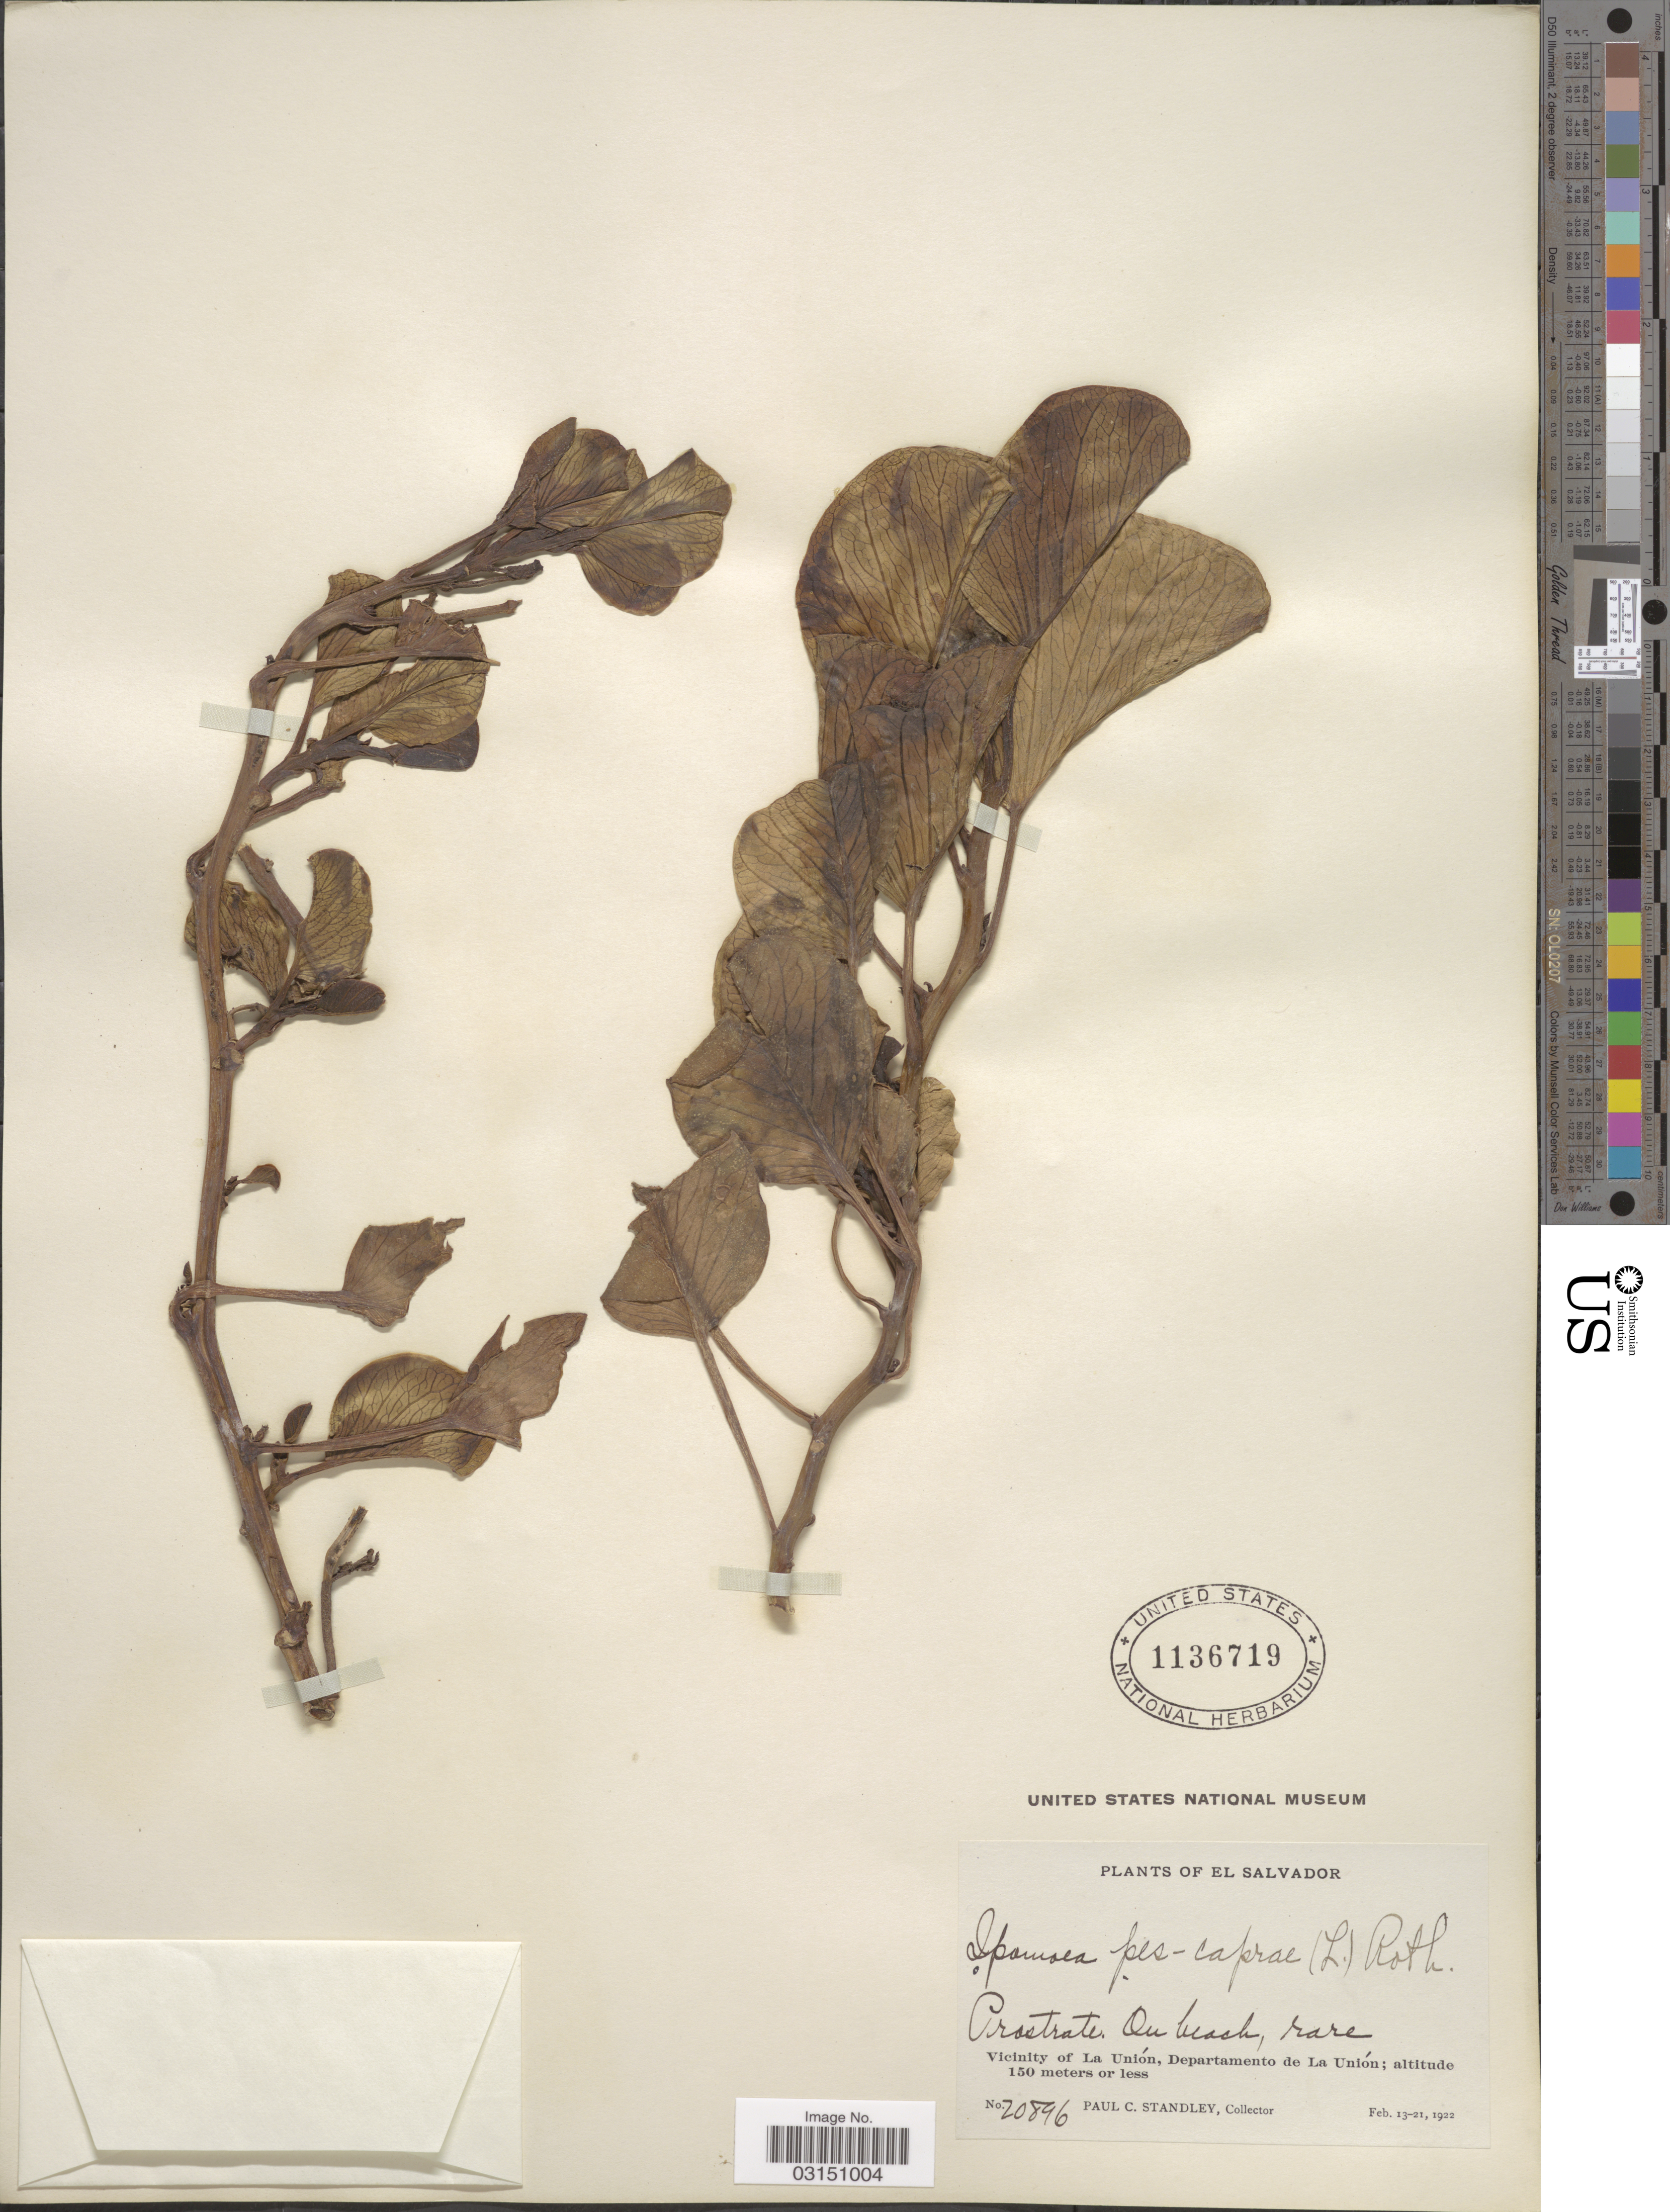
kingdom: Plantae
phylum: Tracheophyta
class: Magnoliopsida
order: Solanales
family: Convolvulaceae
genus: Ipomoea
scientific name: Ipomoea pes-caprae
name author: (L.) R. Br.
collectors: P. C. Standley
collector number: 20896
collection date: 1922-02-13/1922-02-21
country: El Salvador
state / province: La Union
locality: Vicinity of La Unión, Departamento de La Unión.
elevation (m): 150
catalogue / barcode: US 1136719